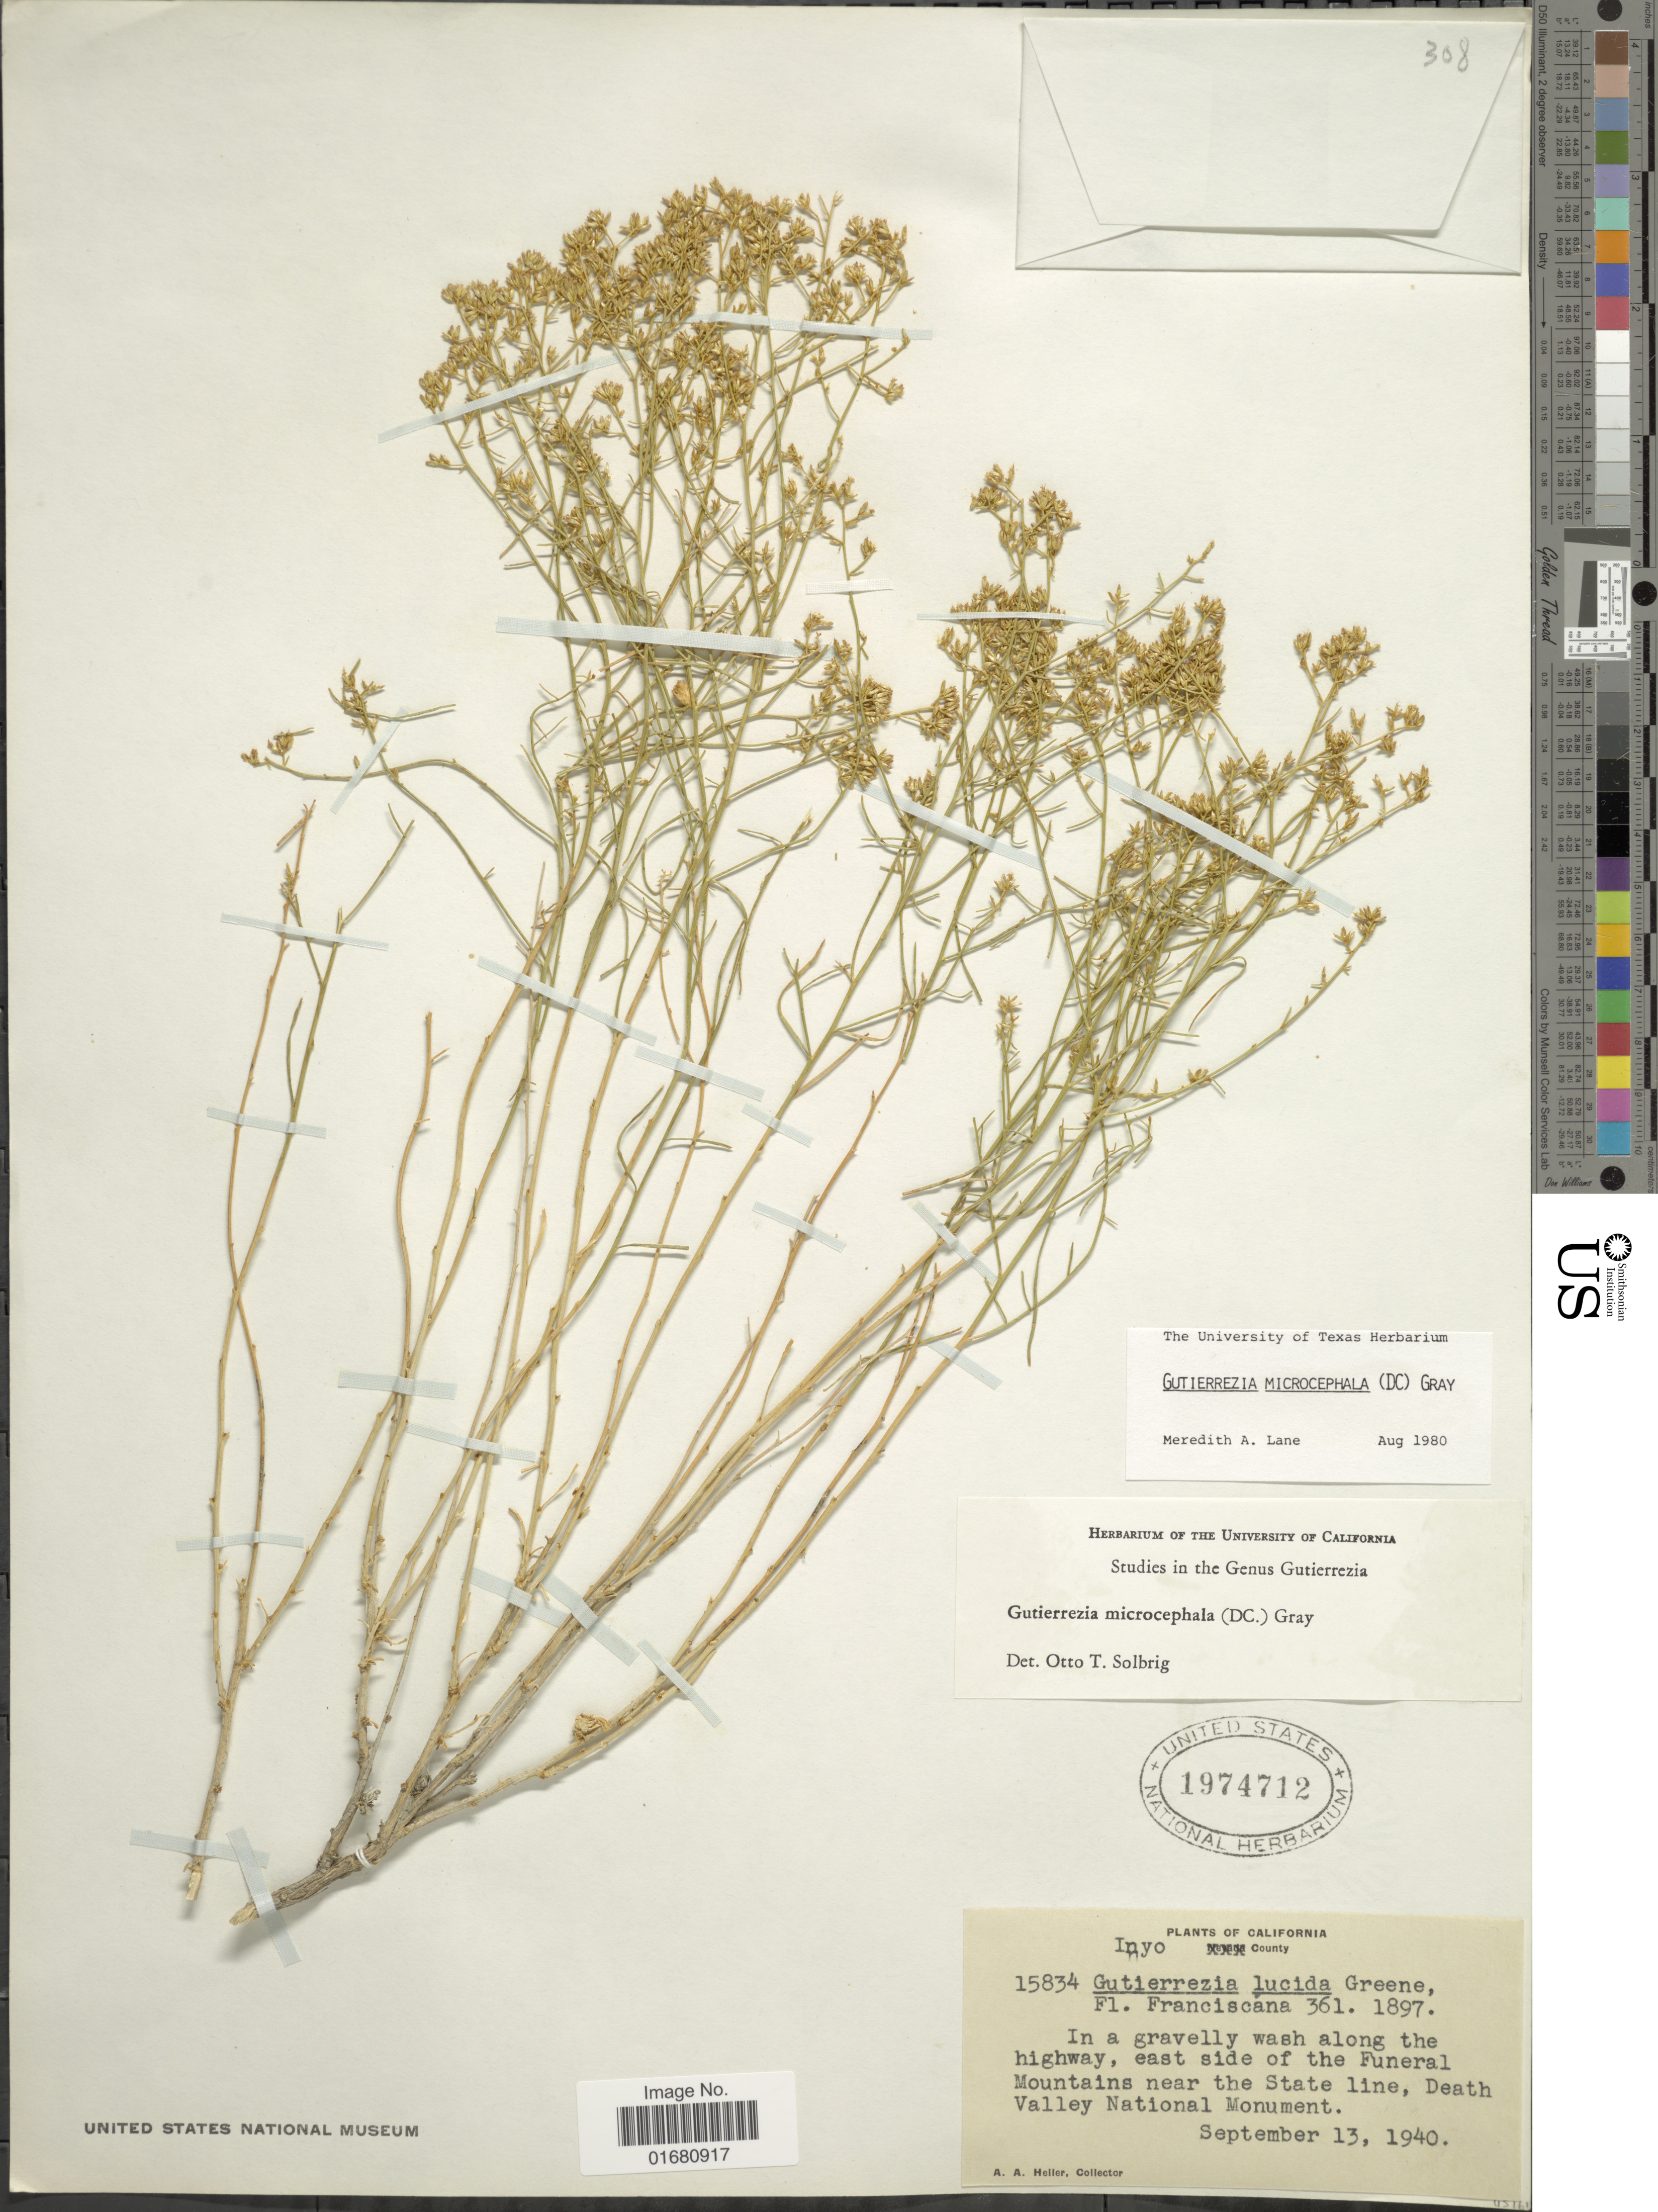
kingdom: Plantae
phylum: Tracheophyta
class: Magnoliopsida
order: Asterales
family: Asteraceae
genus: Gutierrezia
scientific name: Gutierrezia microcephala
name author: (DC.) A. Gray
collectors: A. A. Heller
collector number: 15834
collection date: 1940-09-13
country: United States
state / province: California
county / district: Inyo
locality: Inyo County, In a gravelly wash along the highway, east side of the Funeral Mountains near the State line, Death Valley National Monument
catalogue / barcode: US 1974712